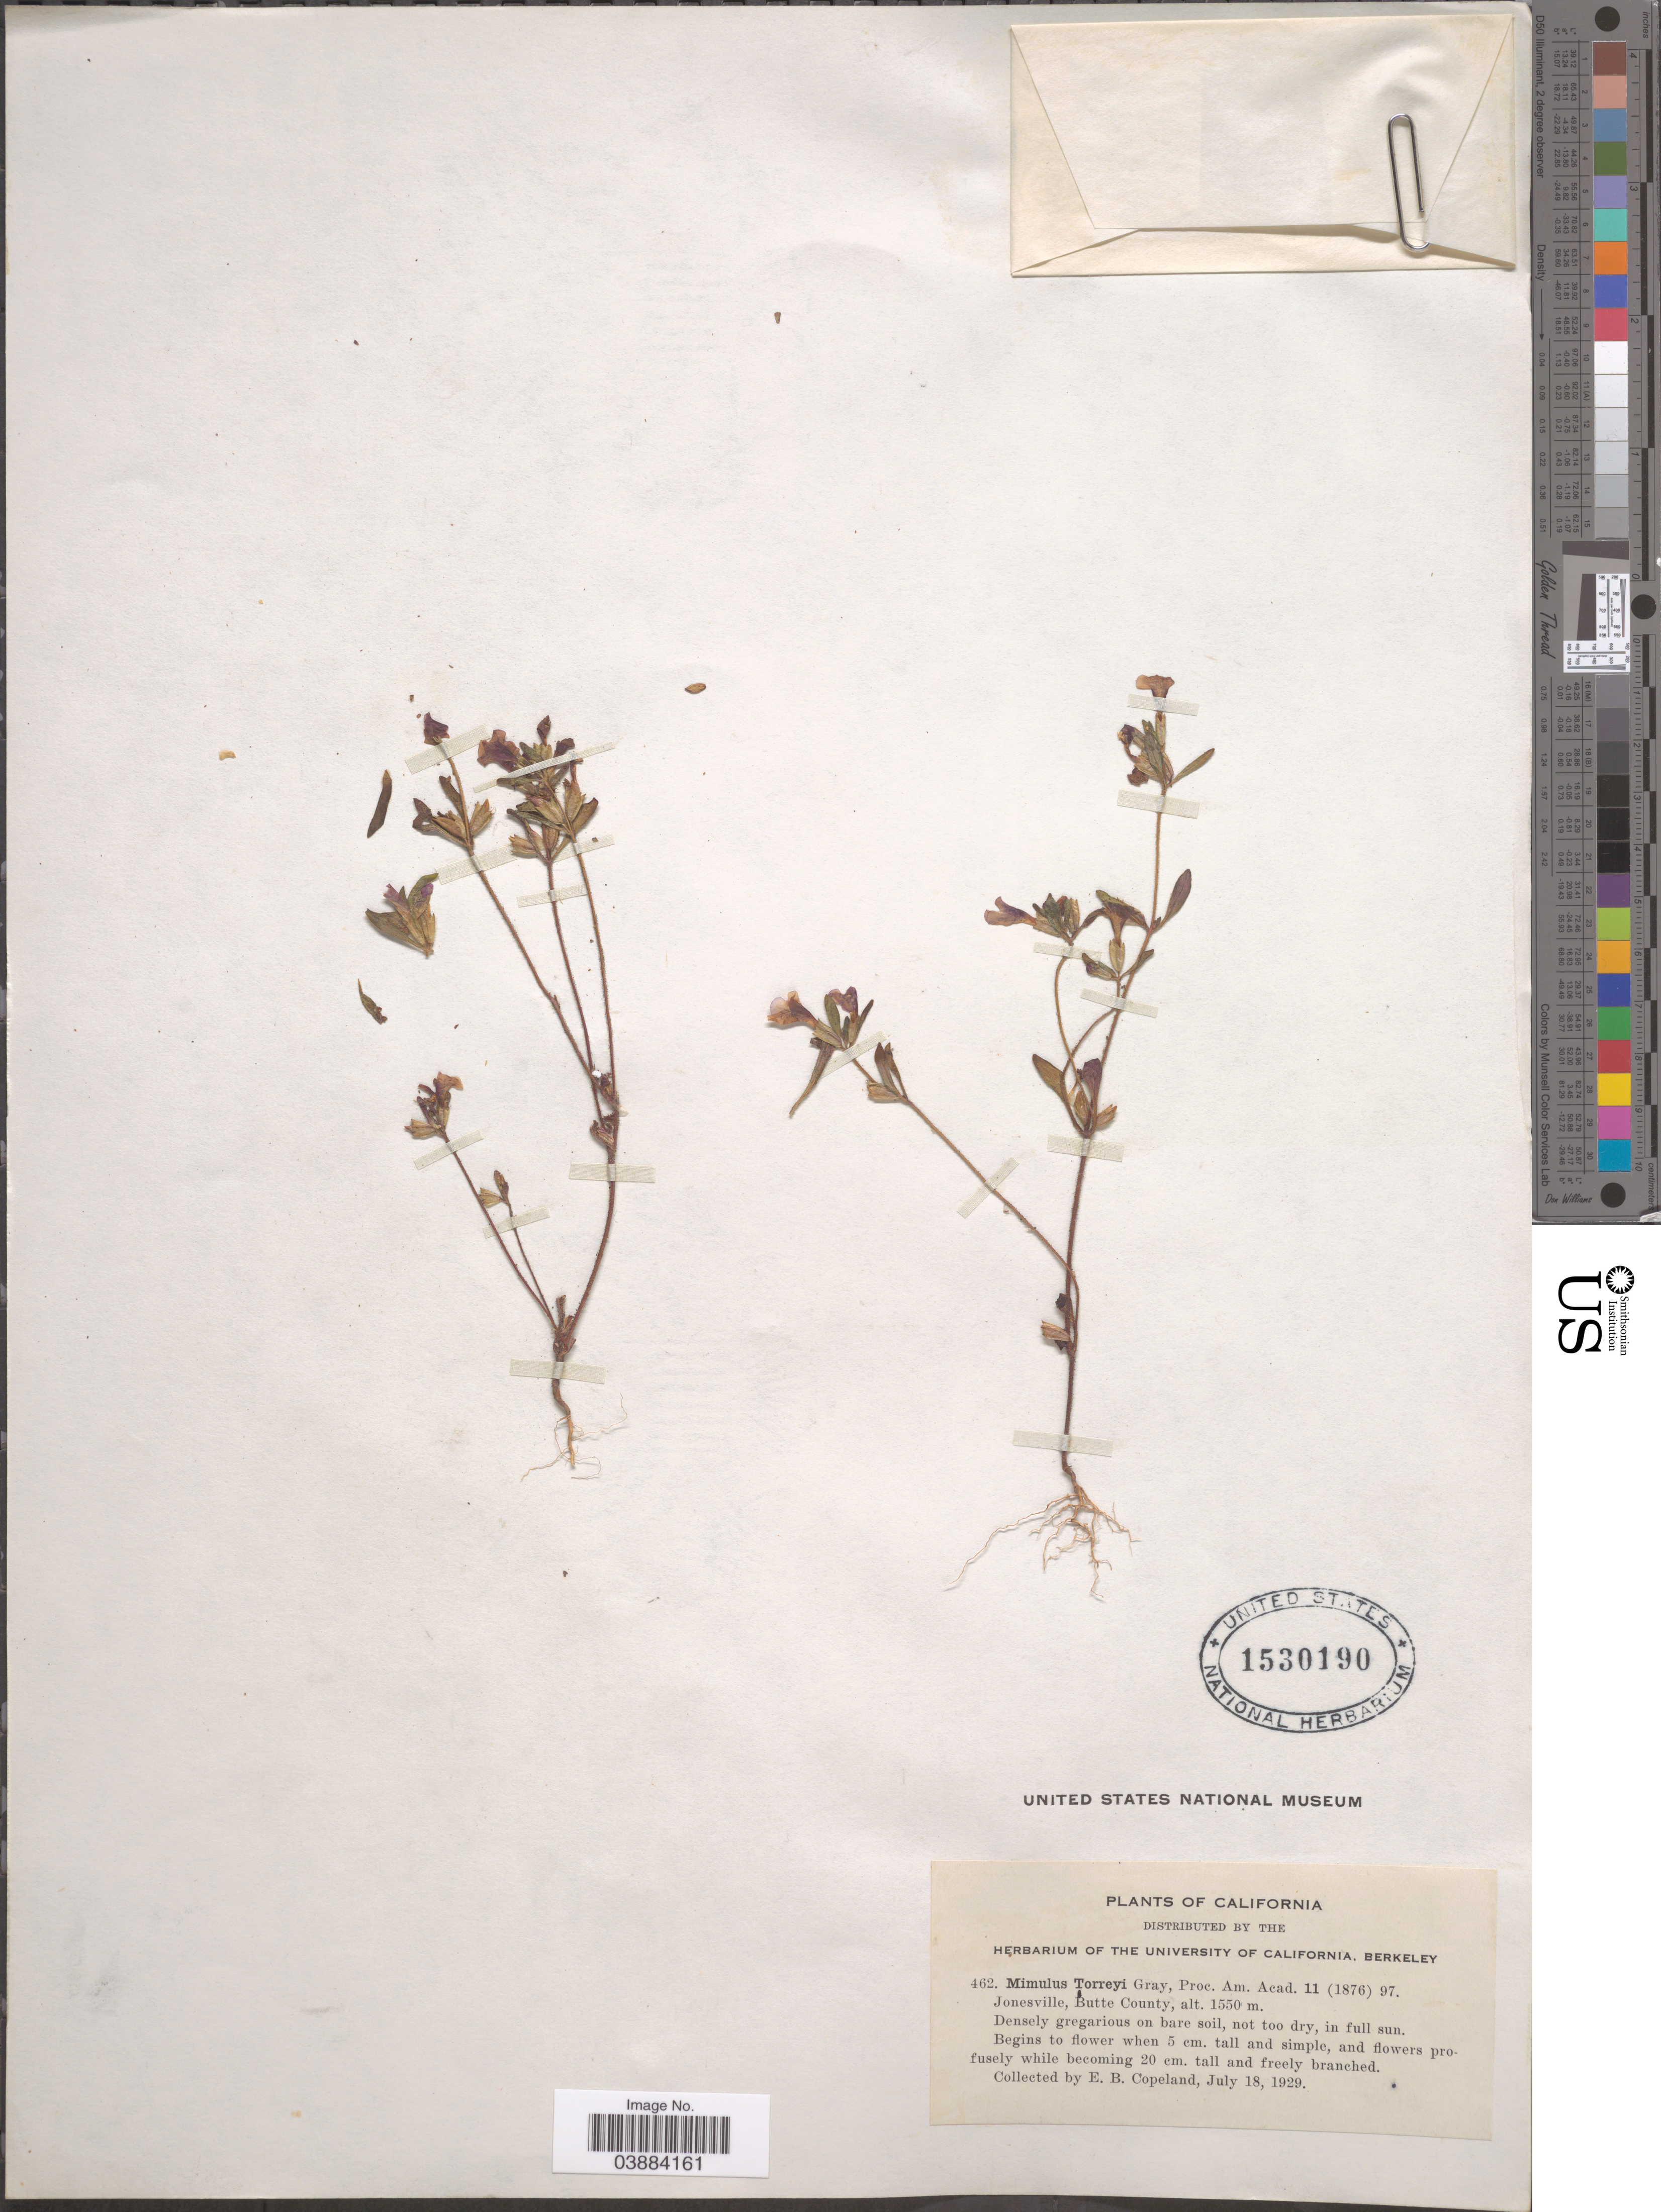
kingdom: Plantae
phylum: Tracheophyta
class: Magnoliopsida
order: Lamiales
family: Phrymaceae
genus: Eunanus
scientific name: Eunanus torreyi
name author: (A. Gray) Greene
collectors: E. B. Copeland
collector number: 462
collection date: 1929-07-18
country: United States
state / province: California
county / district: Butte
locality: Jonesville, Butte County.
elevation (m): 1550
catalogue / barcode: US 1530190